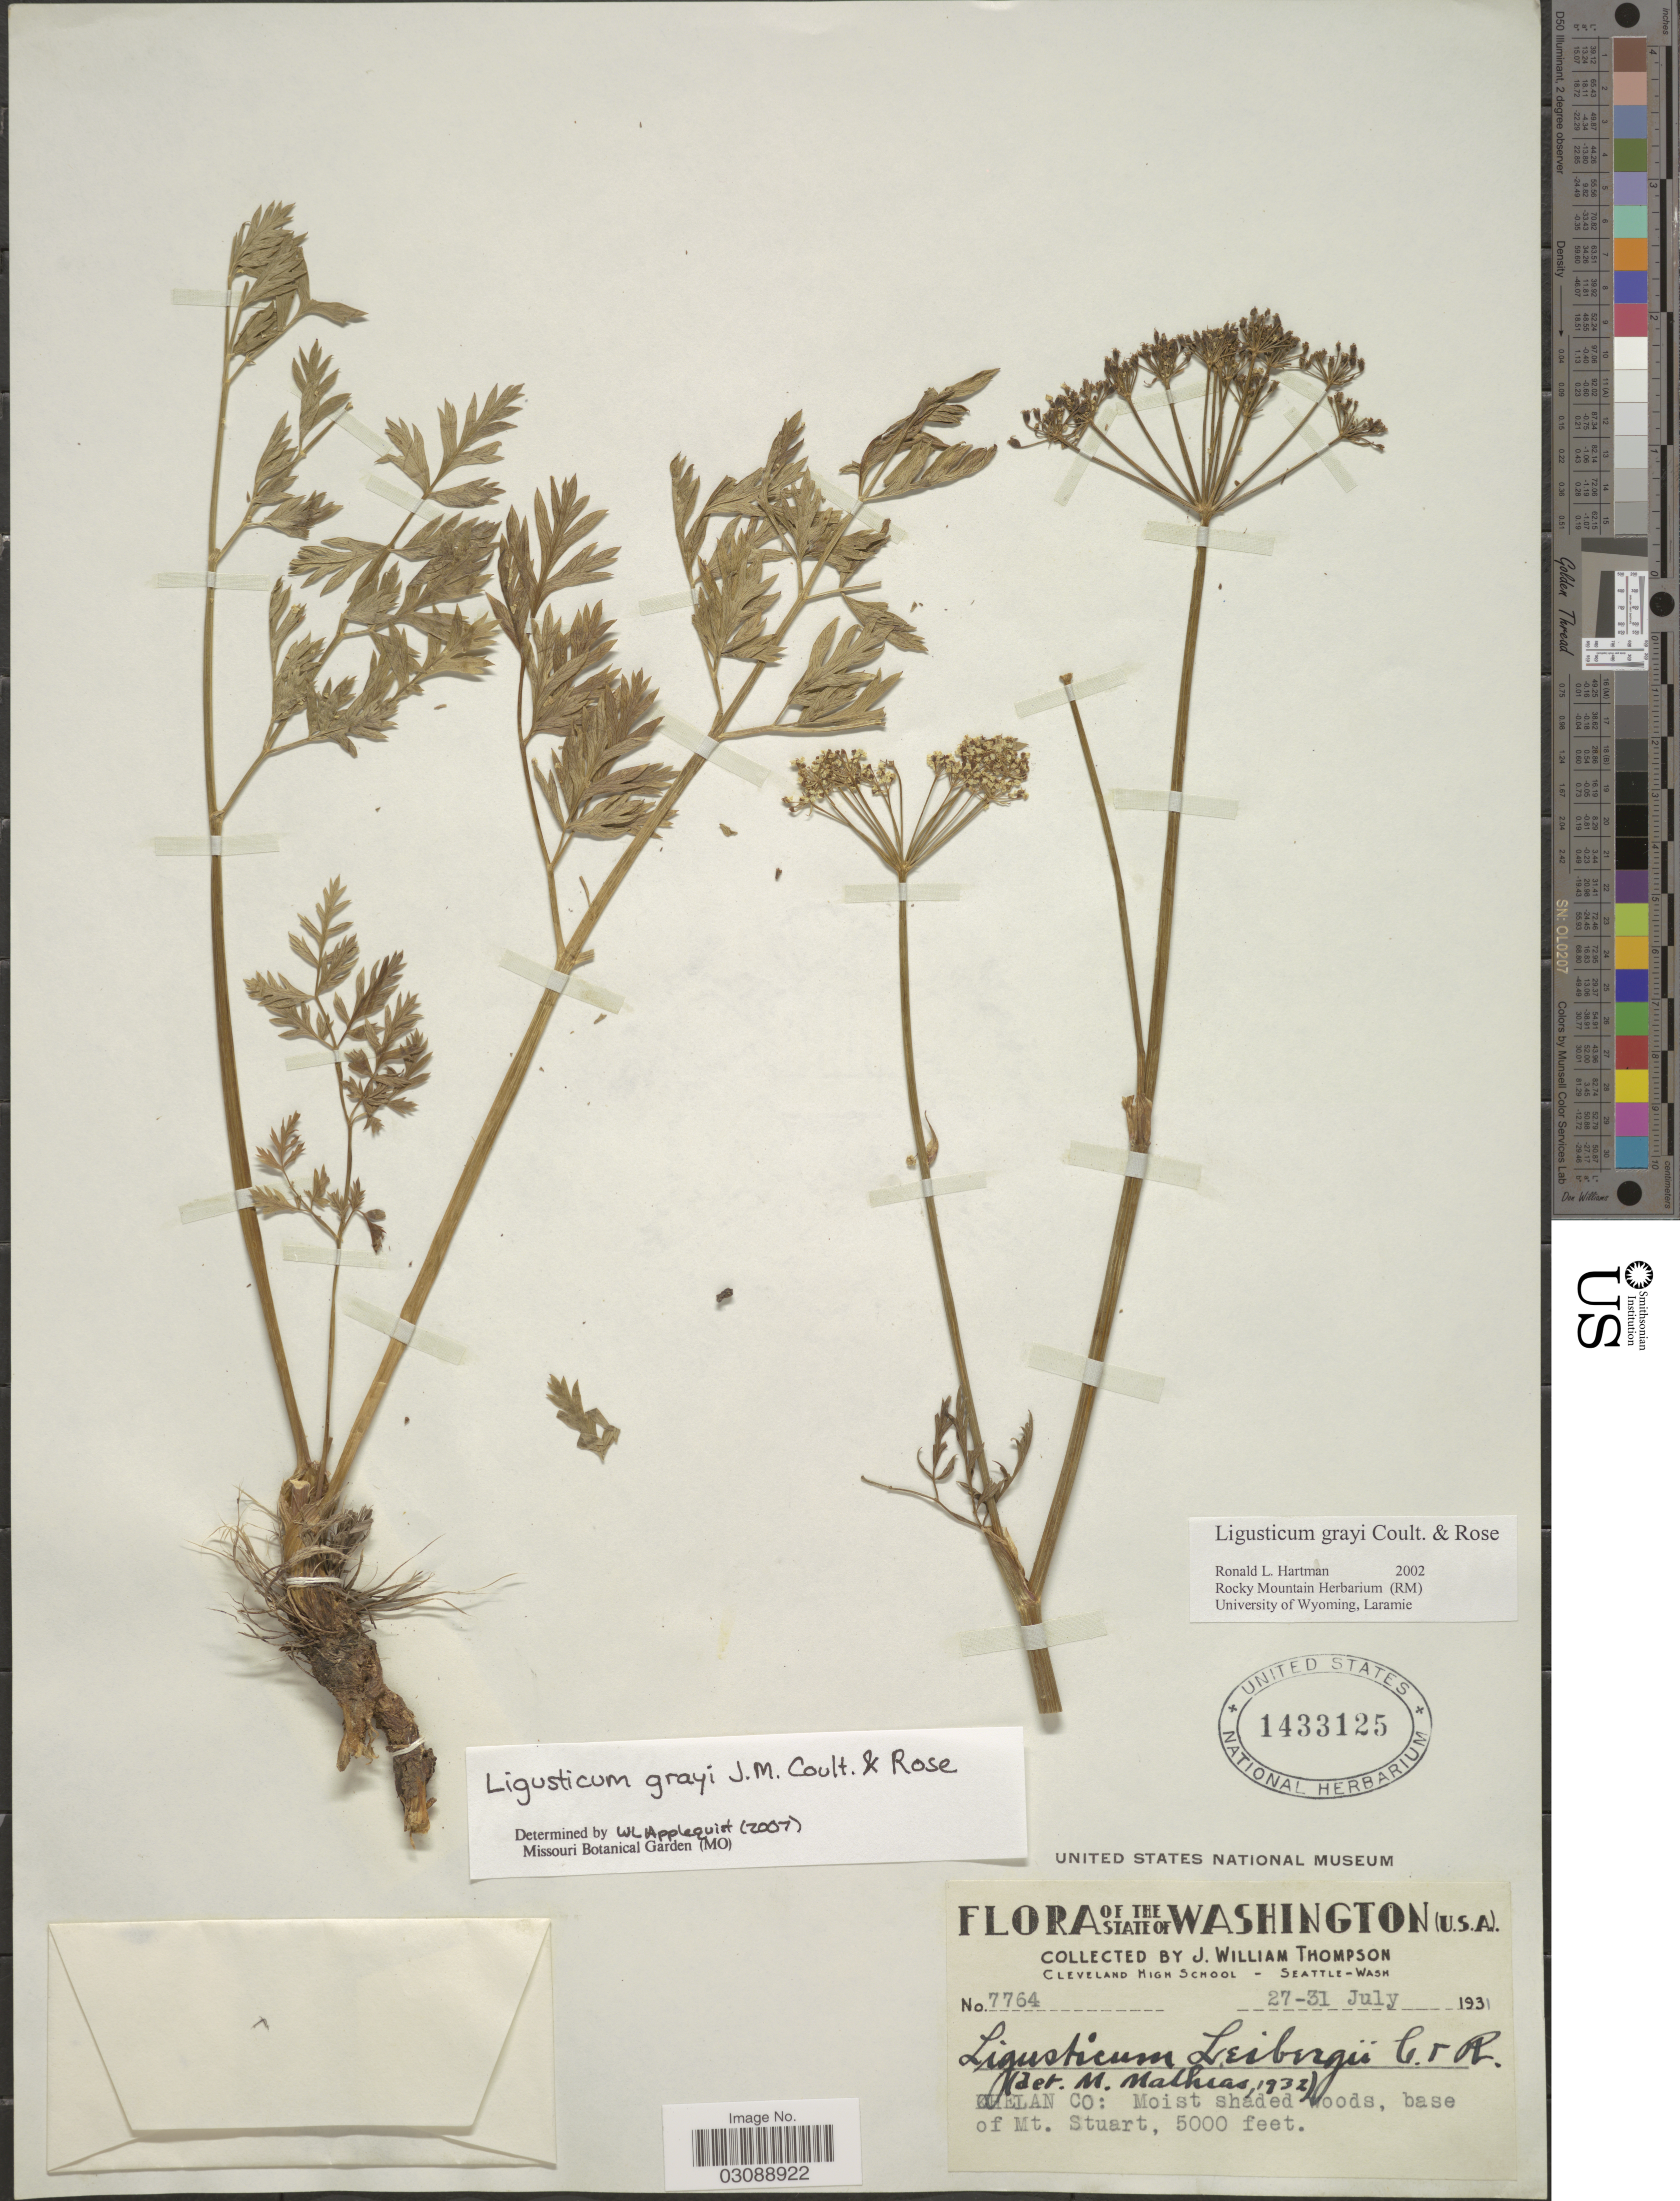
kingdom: Plantae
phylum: Tracheophyta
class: Magnoliopsida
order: Apiales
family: Apiaceae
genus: Ligusticum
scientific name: Ligusticum grayi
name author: J.M. Coult. & Rose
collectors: J. W. Thompson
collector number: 7764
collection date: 1931-07-27/1931-07-31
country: United States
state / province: Washington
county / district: Chelan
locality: Khelan Co: base of Mt. Stuart.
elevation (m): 1524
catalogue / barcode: US 1433125